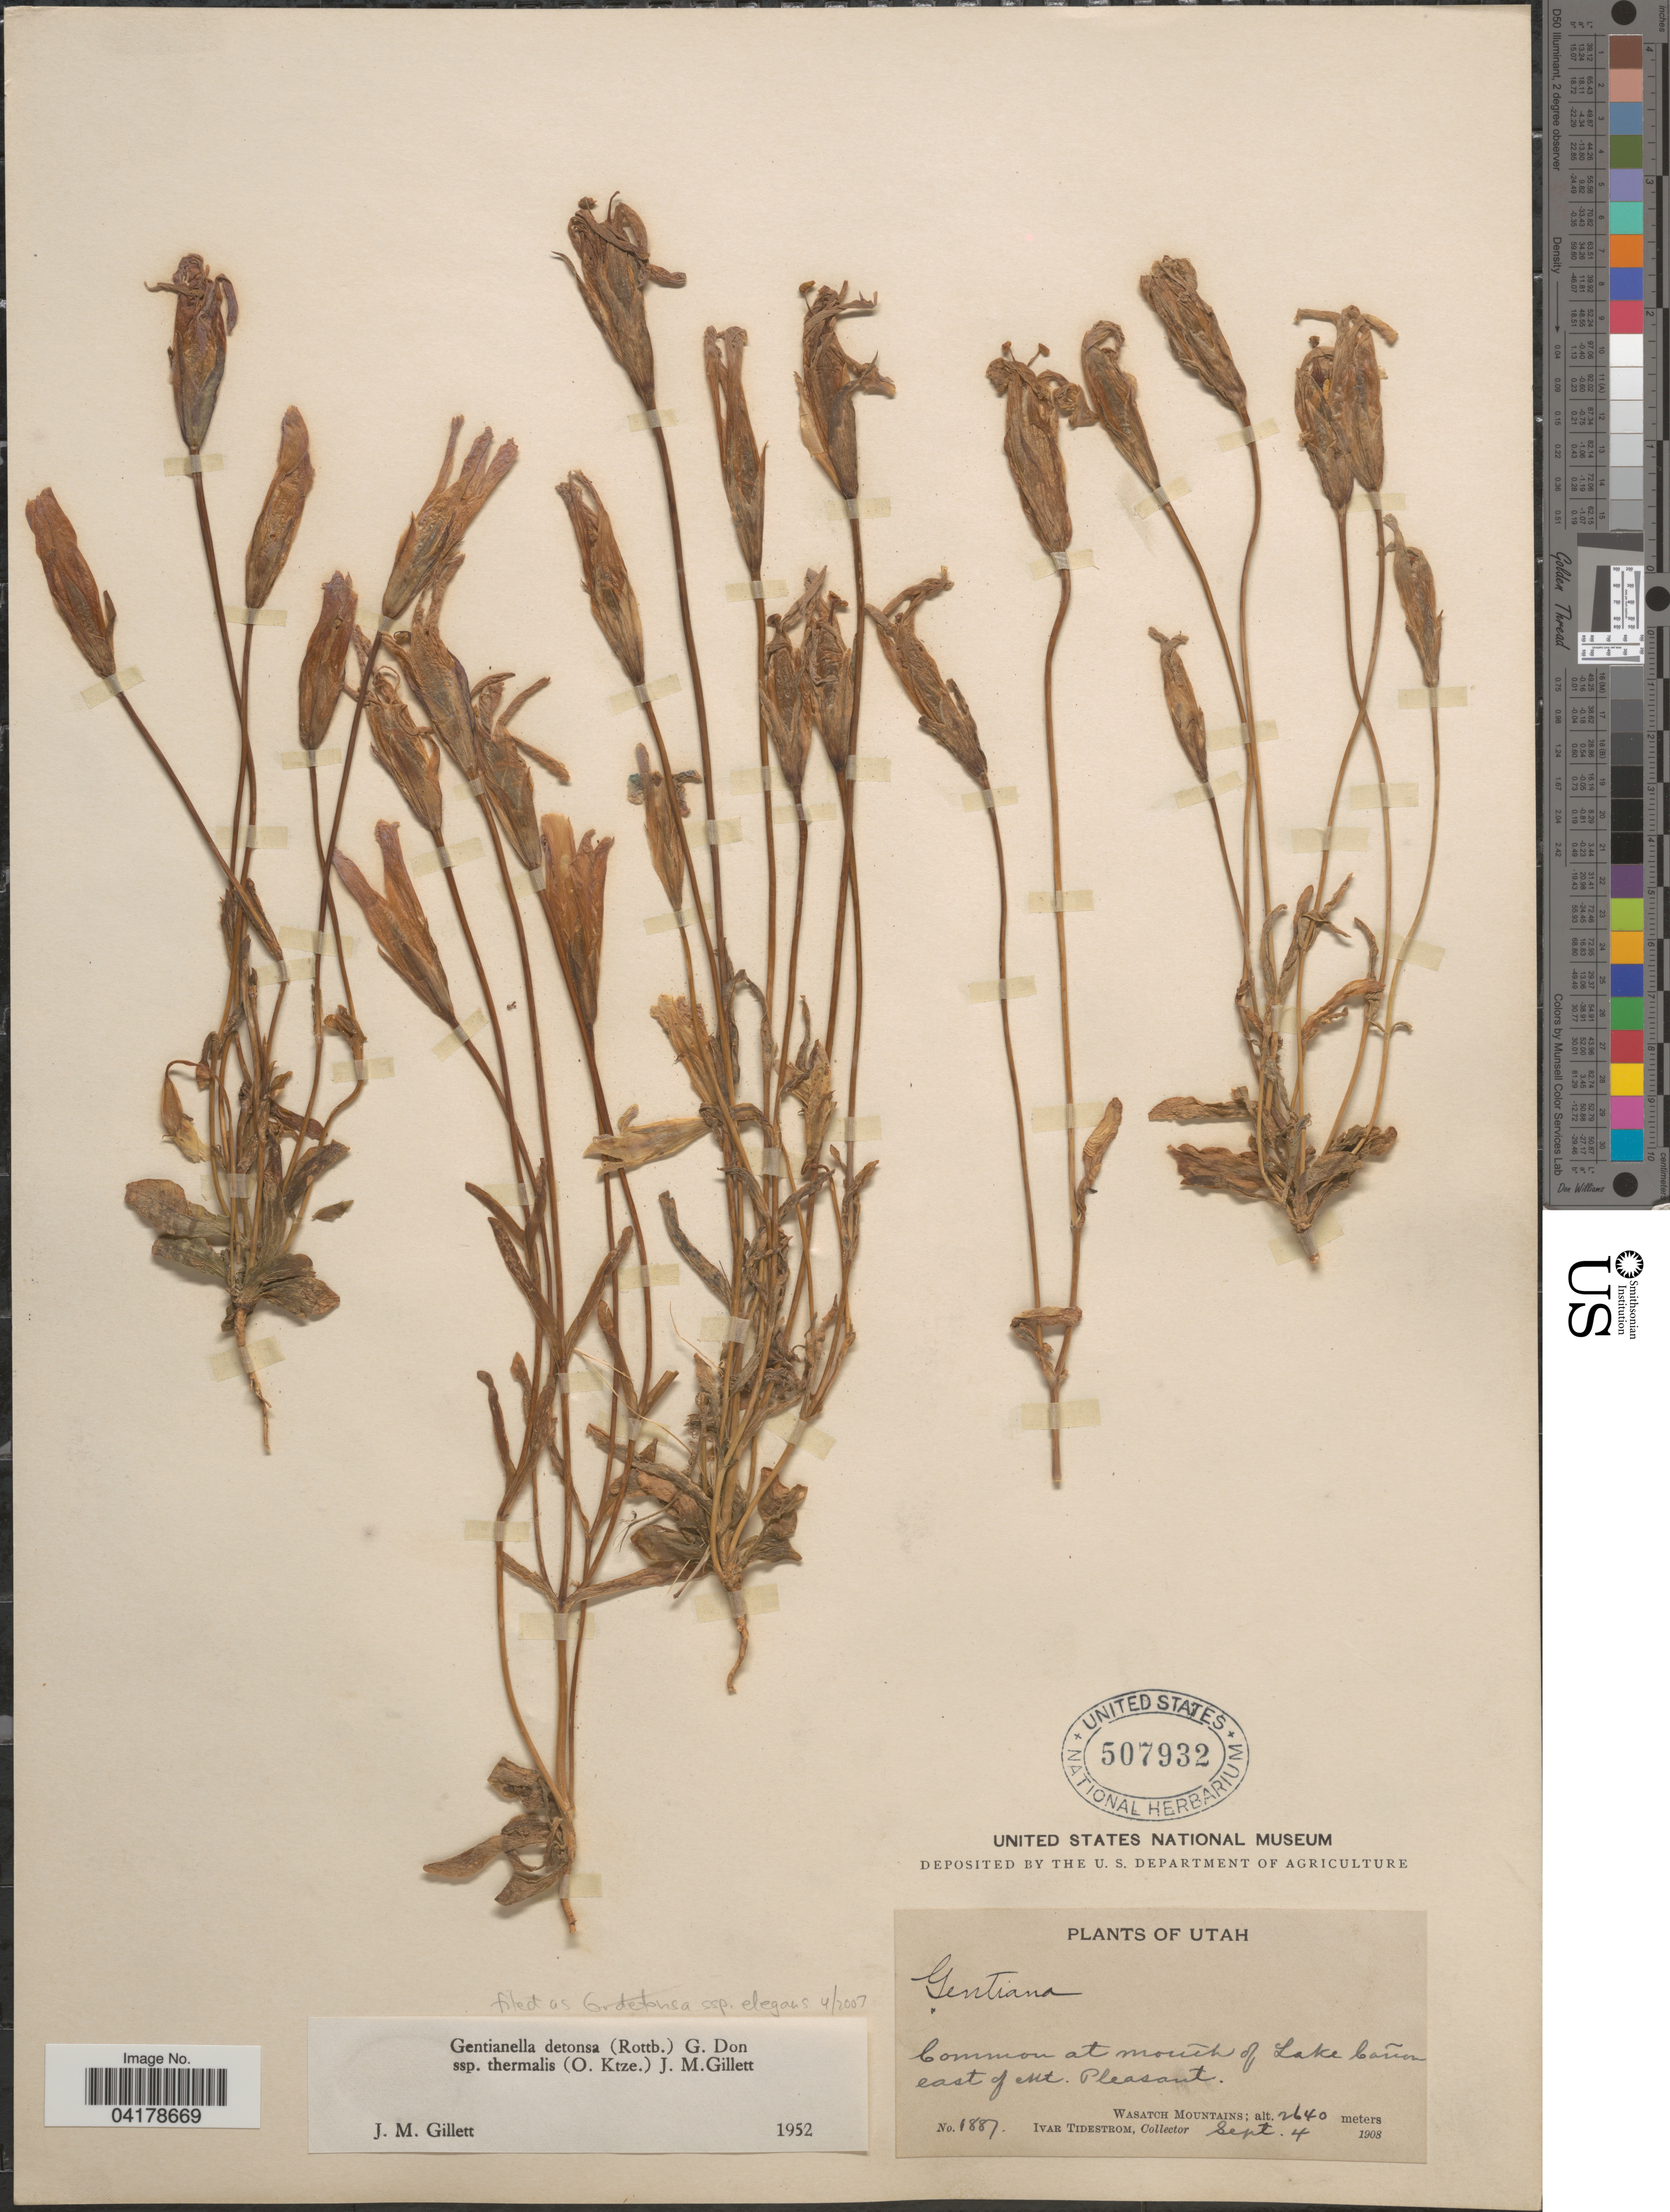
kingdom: Plantae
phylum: Tracheophyta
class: Magnoliopsida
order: Gentianales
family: Gentianaceae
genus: Gentianella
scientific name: Gentianella detonsa subsp. thermalis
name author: (Kuntze) J.M. Gillett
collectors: I. F. Tidestrom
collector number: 1887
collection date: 1908-09-04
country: United States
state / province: Utah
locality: Common at mouth of Lake Cañon east of Mt. Pleasant. Wasatch Mountains.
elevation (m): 2640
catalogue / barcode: US 507932